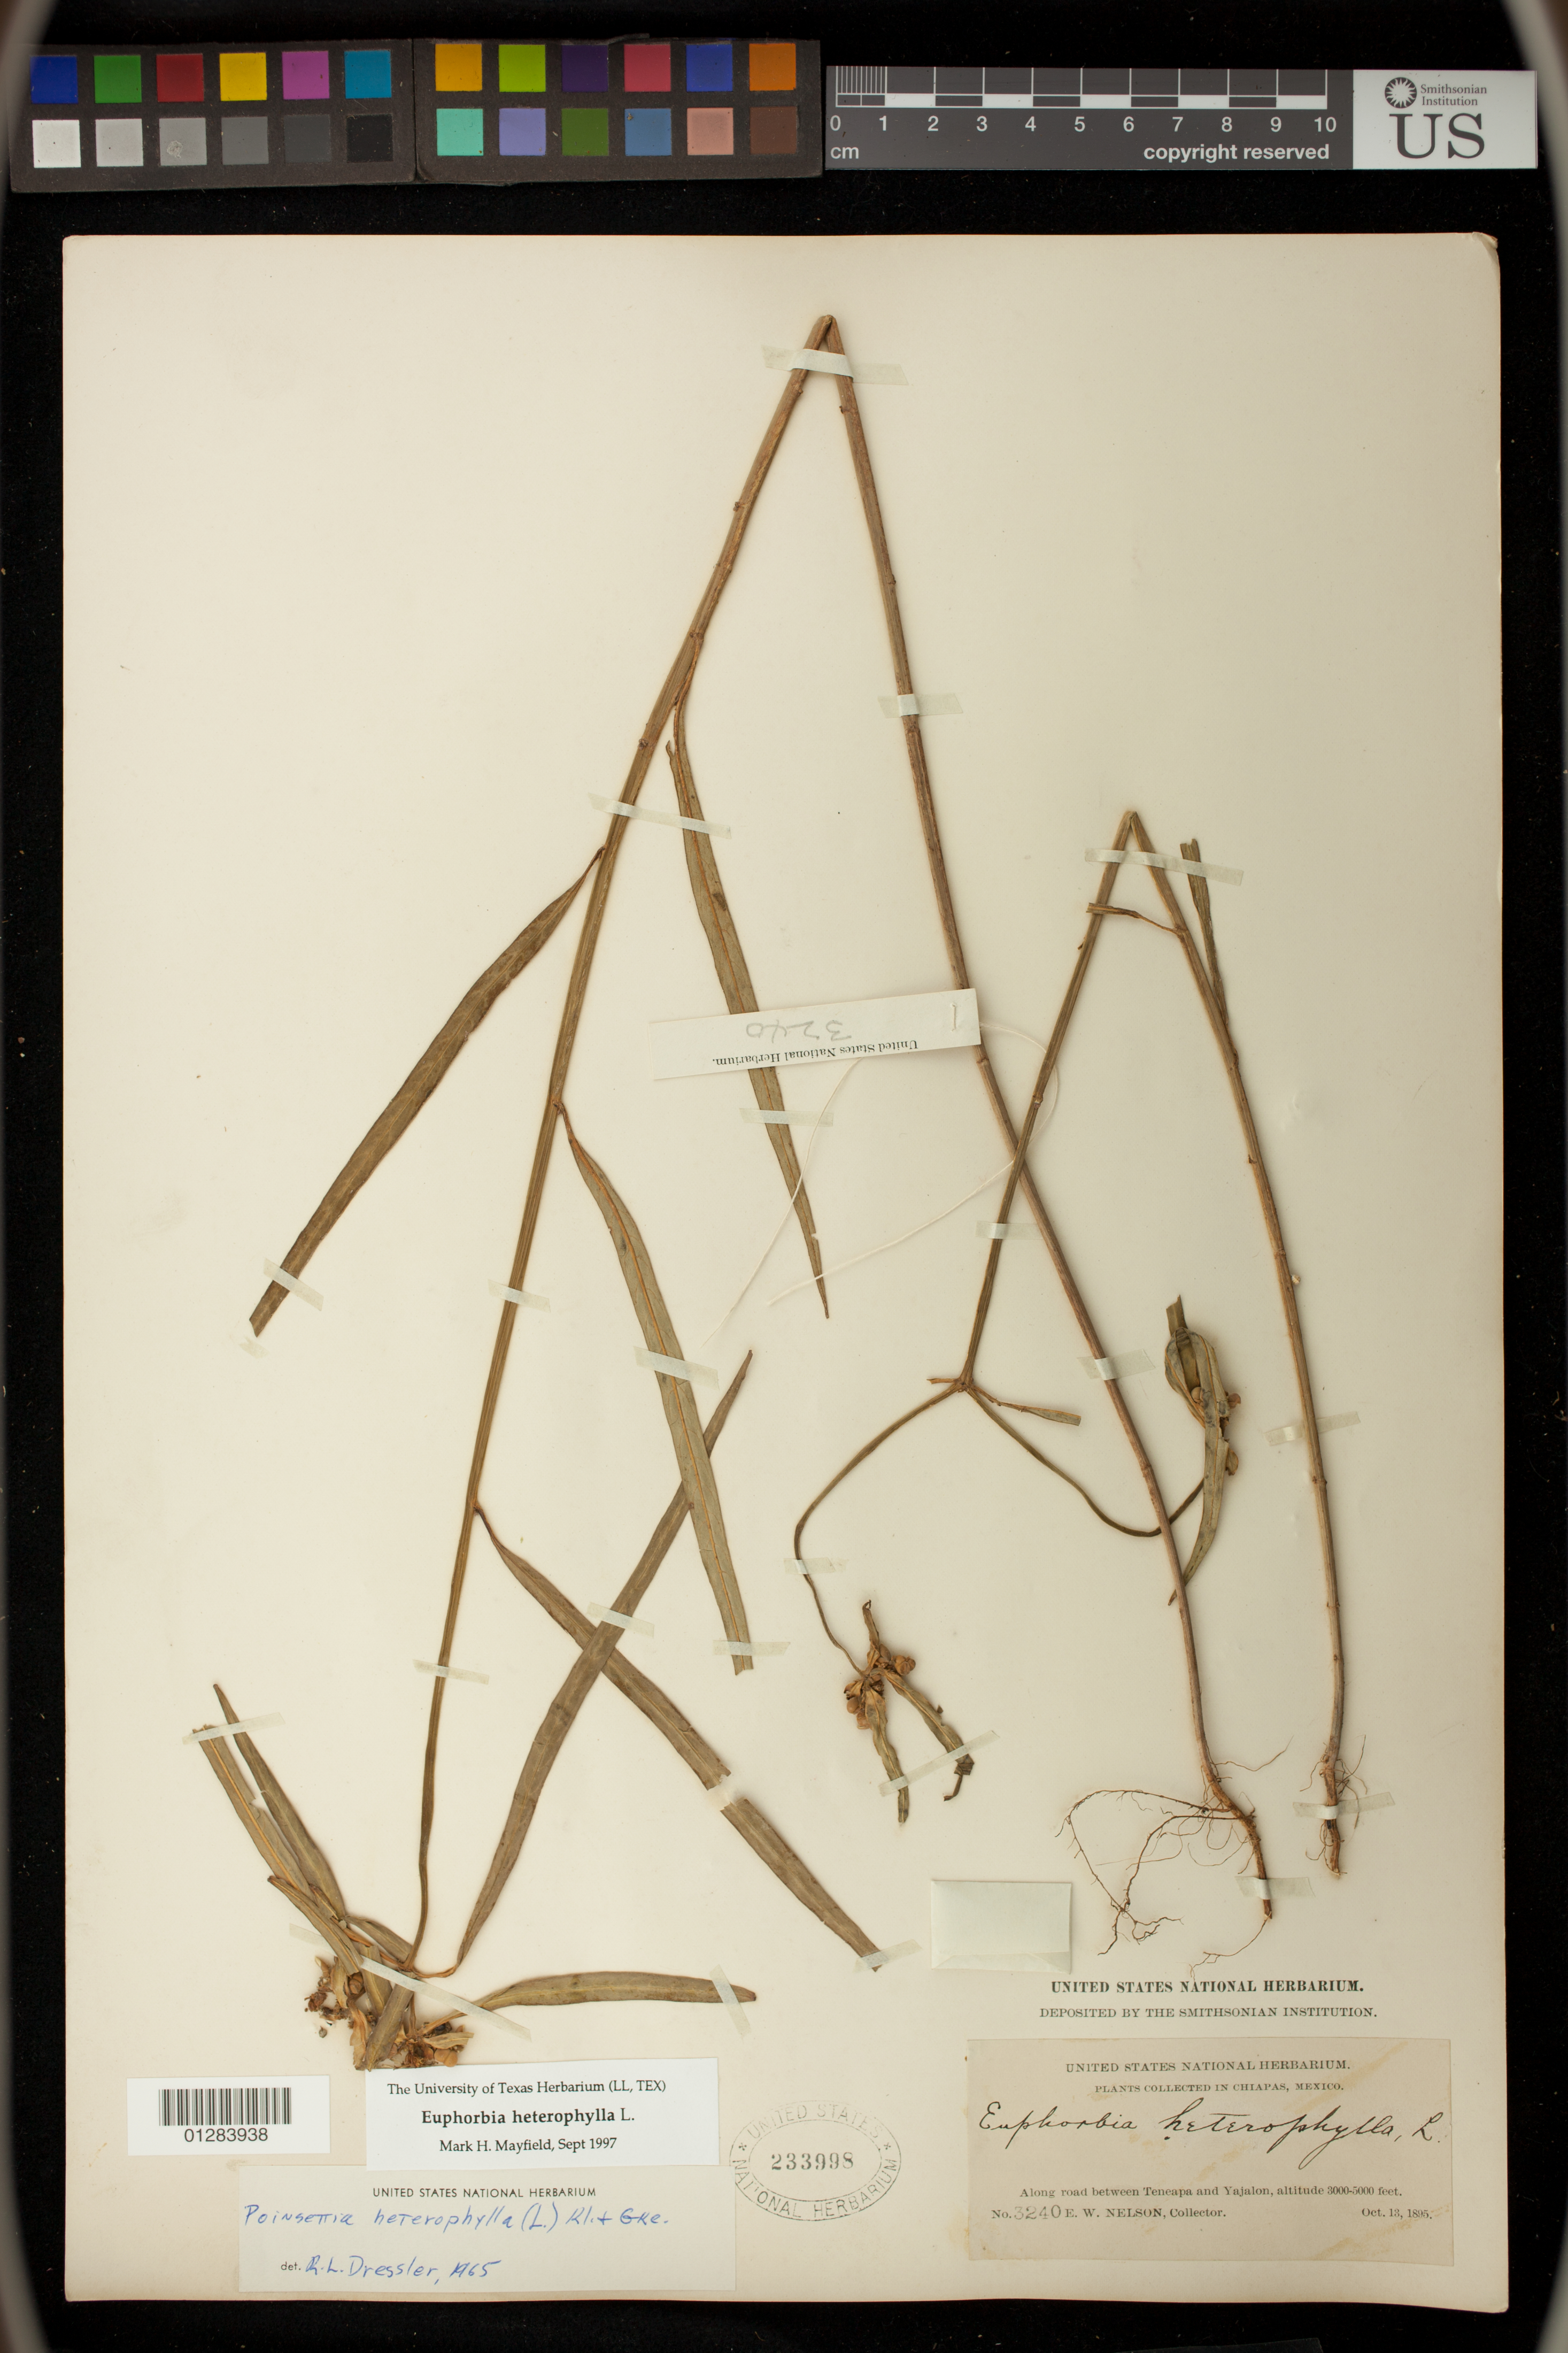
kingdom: Plantae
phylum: Tracheophyta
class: Magnoliopsida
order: Malpighiales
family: Euphorbiaceae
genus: Euphorbia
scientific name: Euphorbia heterophylla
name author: L.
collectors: E. W. Nelson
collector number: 3240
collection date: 1895-10-13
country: Mexico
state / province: Chiapas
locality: Along road between Teneapa and Yajalon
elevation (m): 914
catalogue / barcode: US 233998